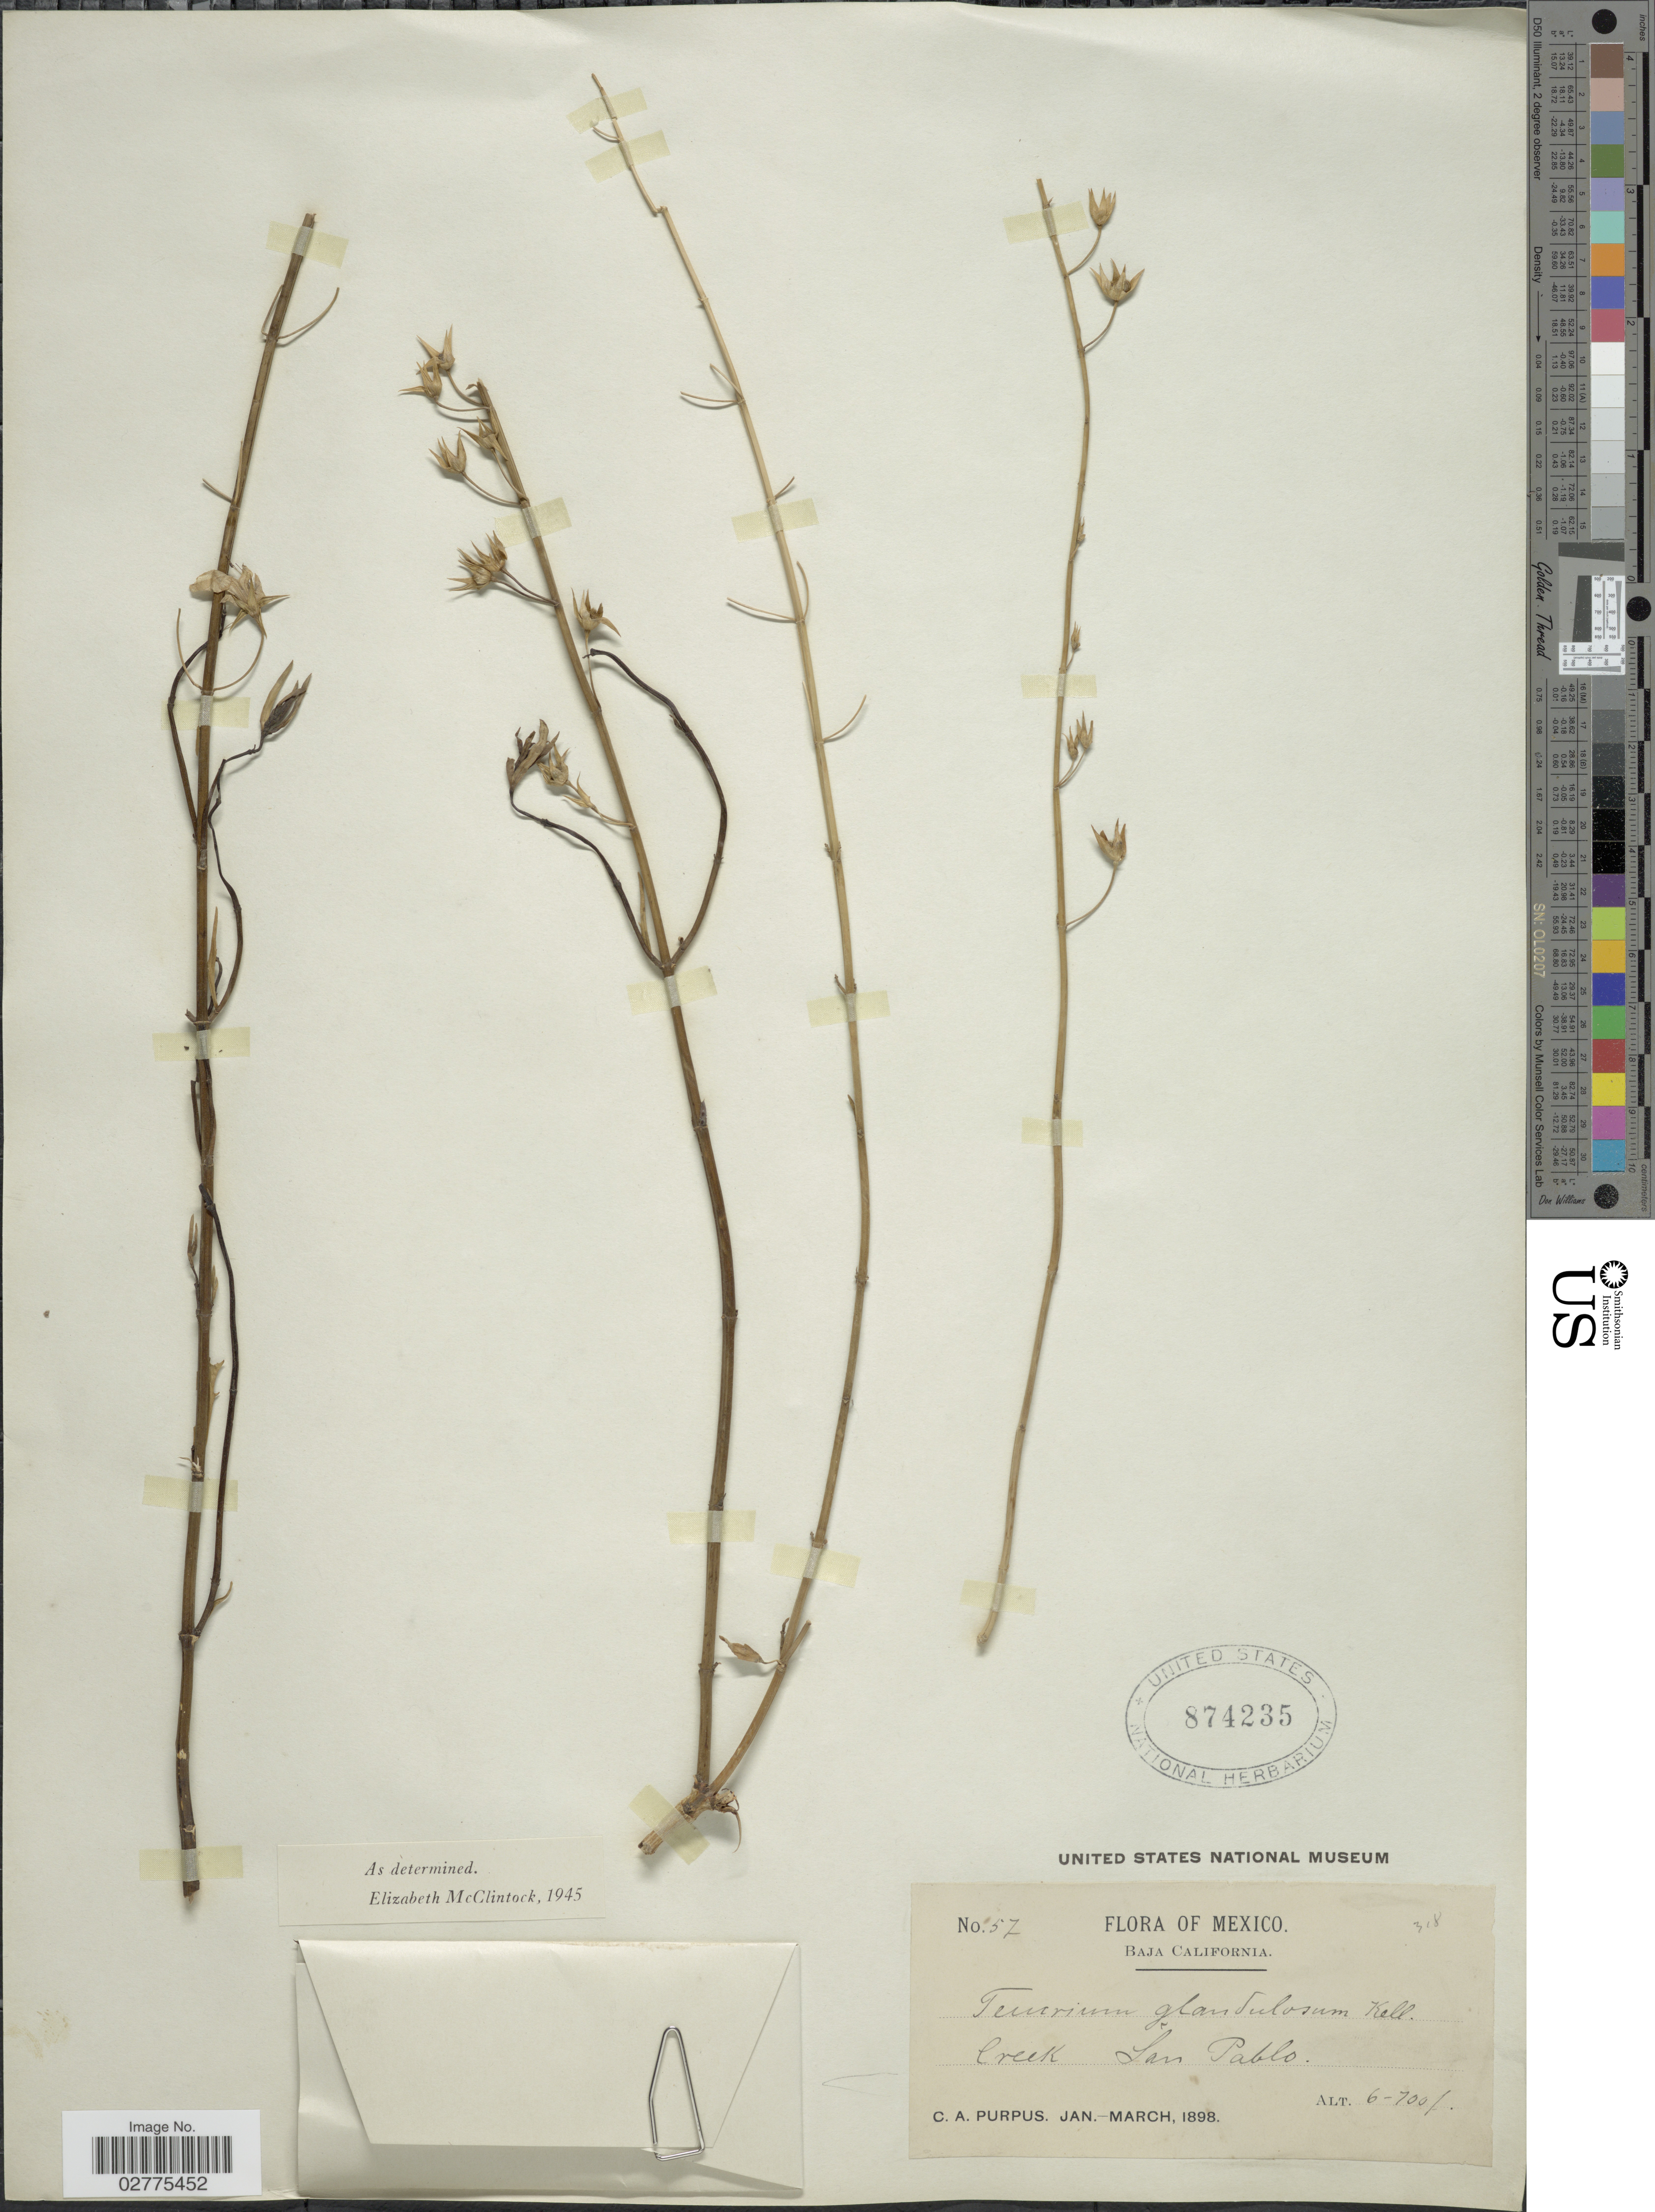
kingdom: Plantae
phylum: Tracheophyta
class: Magnoliopsida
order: Lamiales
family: Lamiaceae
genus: Teucrium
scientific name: Teucrium glandulosum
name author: Kellogg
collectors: C. A. Purpus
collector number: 57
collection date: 1898-01/1898-03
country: Mexico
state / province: Baja California Norte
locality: Creek San Pablo.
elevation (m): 183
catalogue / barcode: US 874235